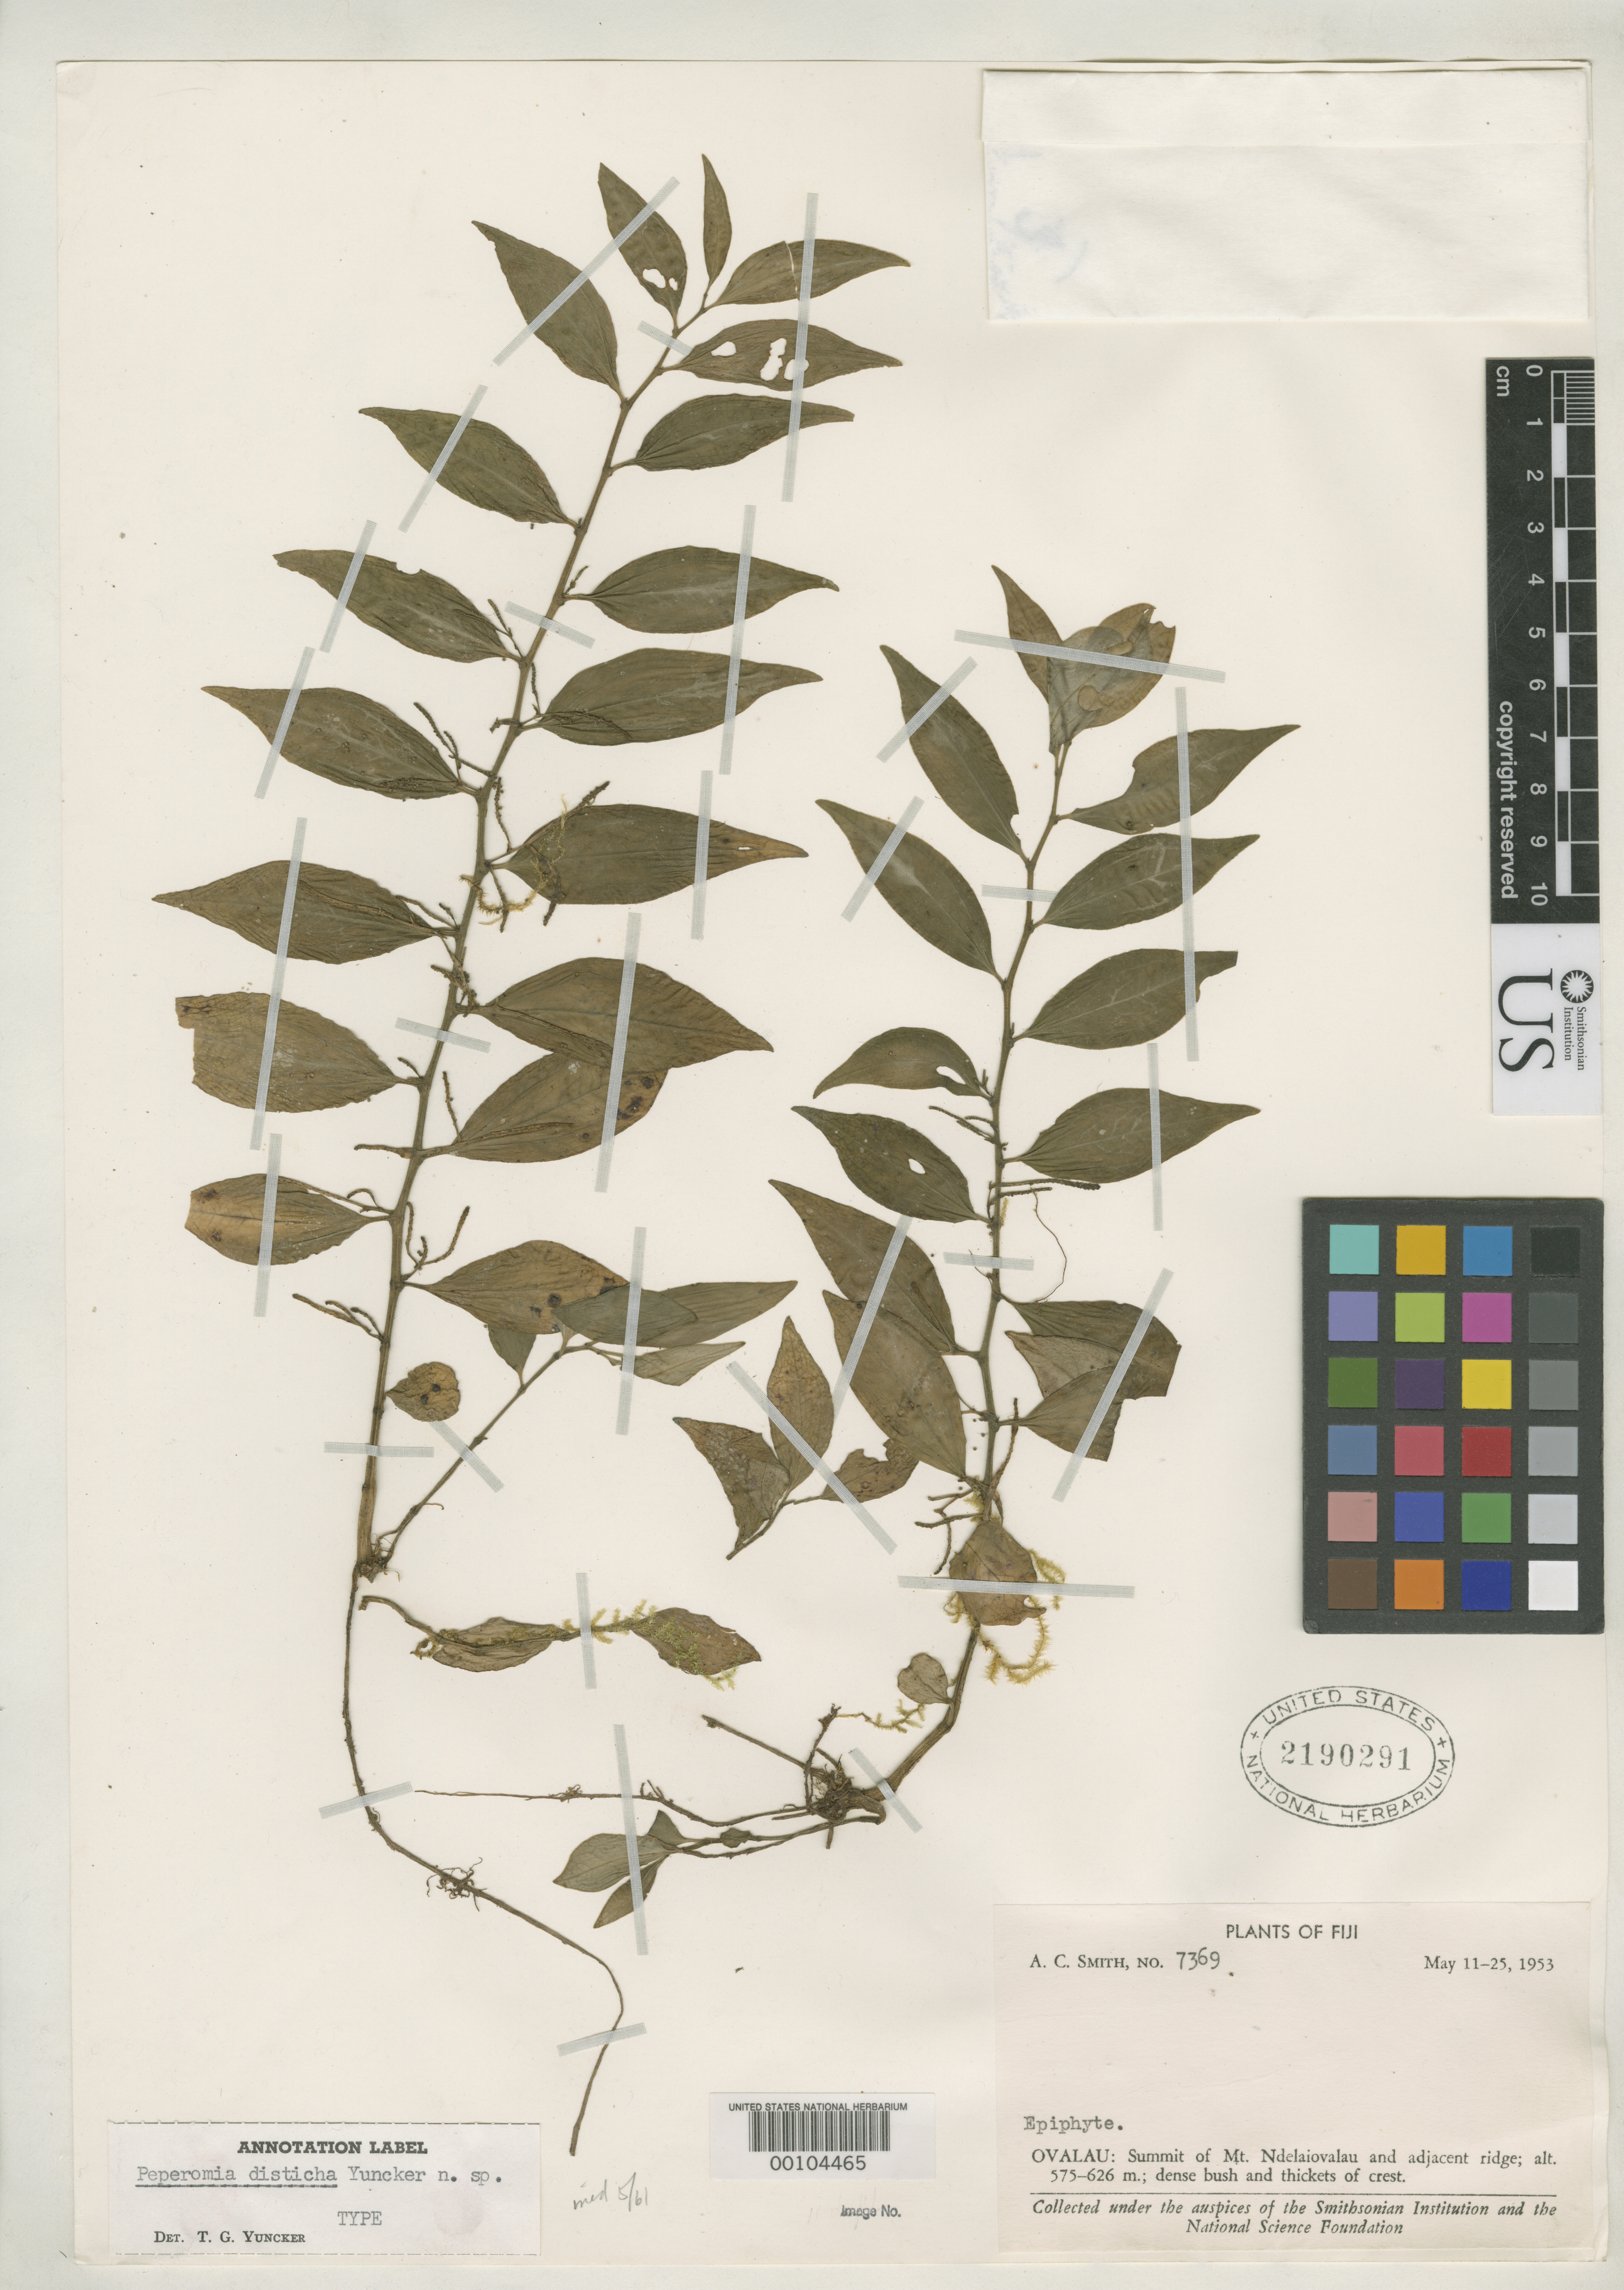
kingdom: Plantae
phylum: Tracheophyta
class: Magnoliopsida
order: Piperales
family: Piperaceae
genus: Peperomia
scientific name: Peperomia disticha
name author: Yunck.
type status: Holotype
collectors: A. C. Smith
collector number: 7369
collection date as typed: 11 May 1953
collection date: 1953-05-11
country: Fiji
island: Ovalau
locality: Mt. Ndelaiovolau. [Viti Levu Is.]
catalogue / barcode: US 2190291